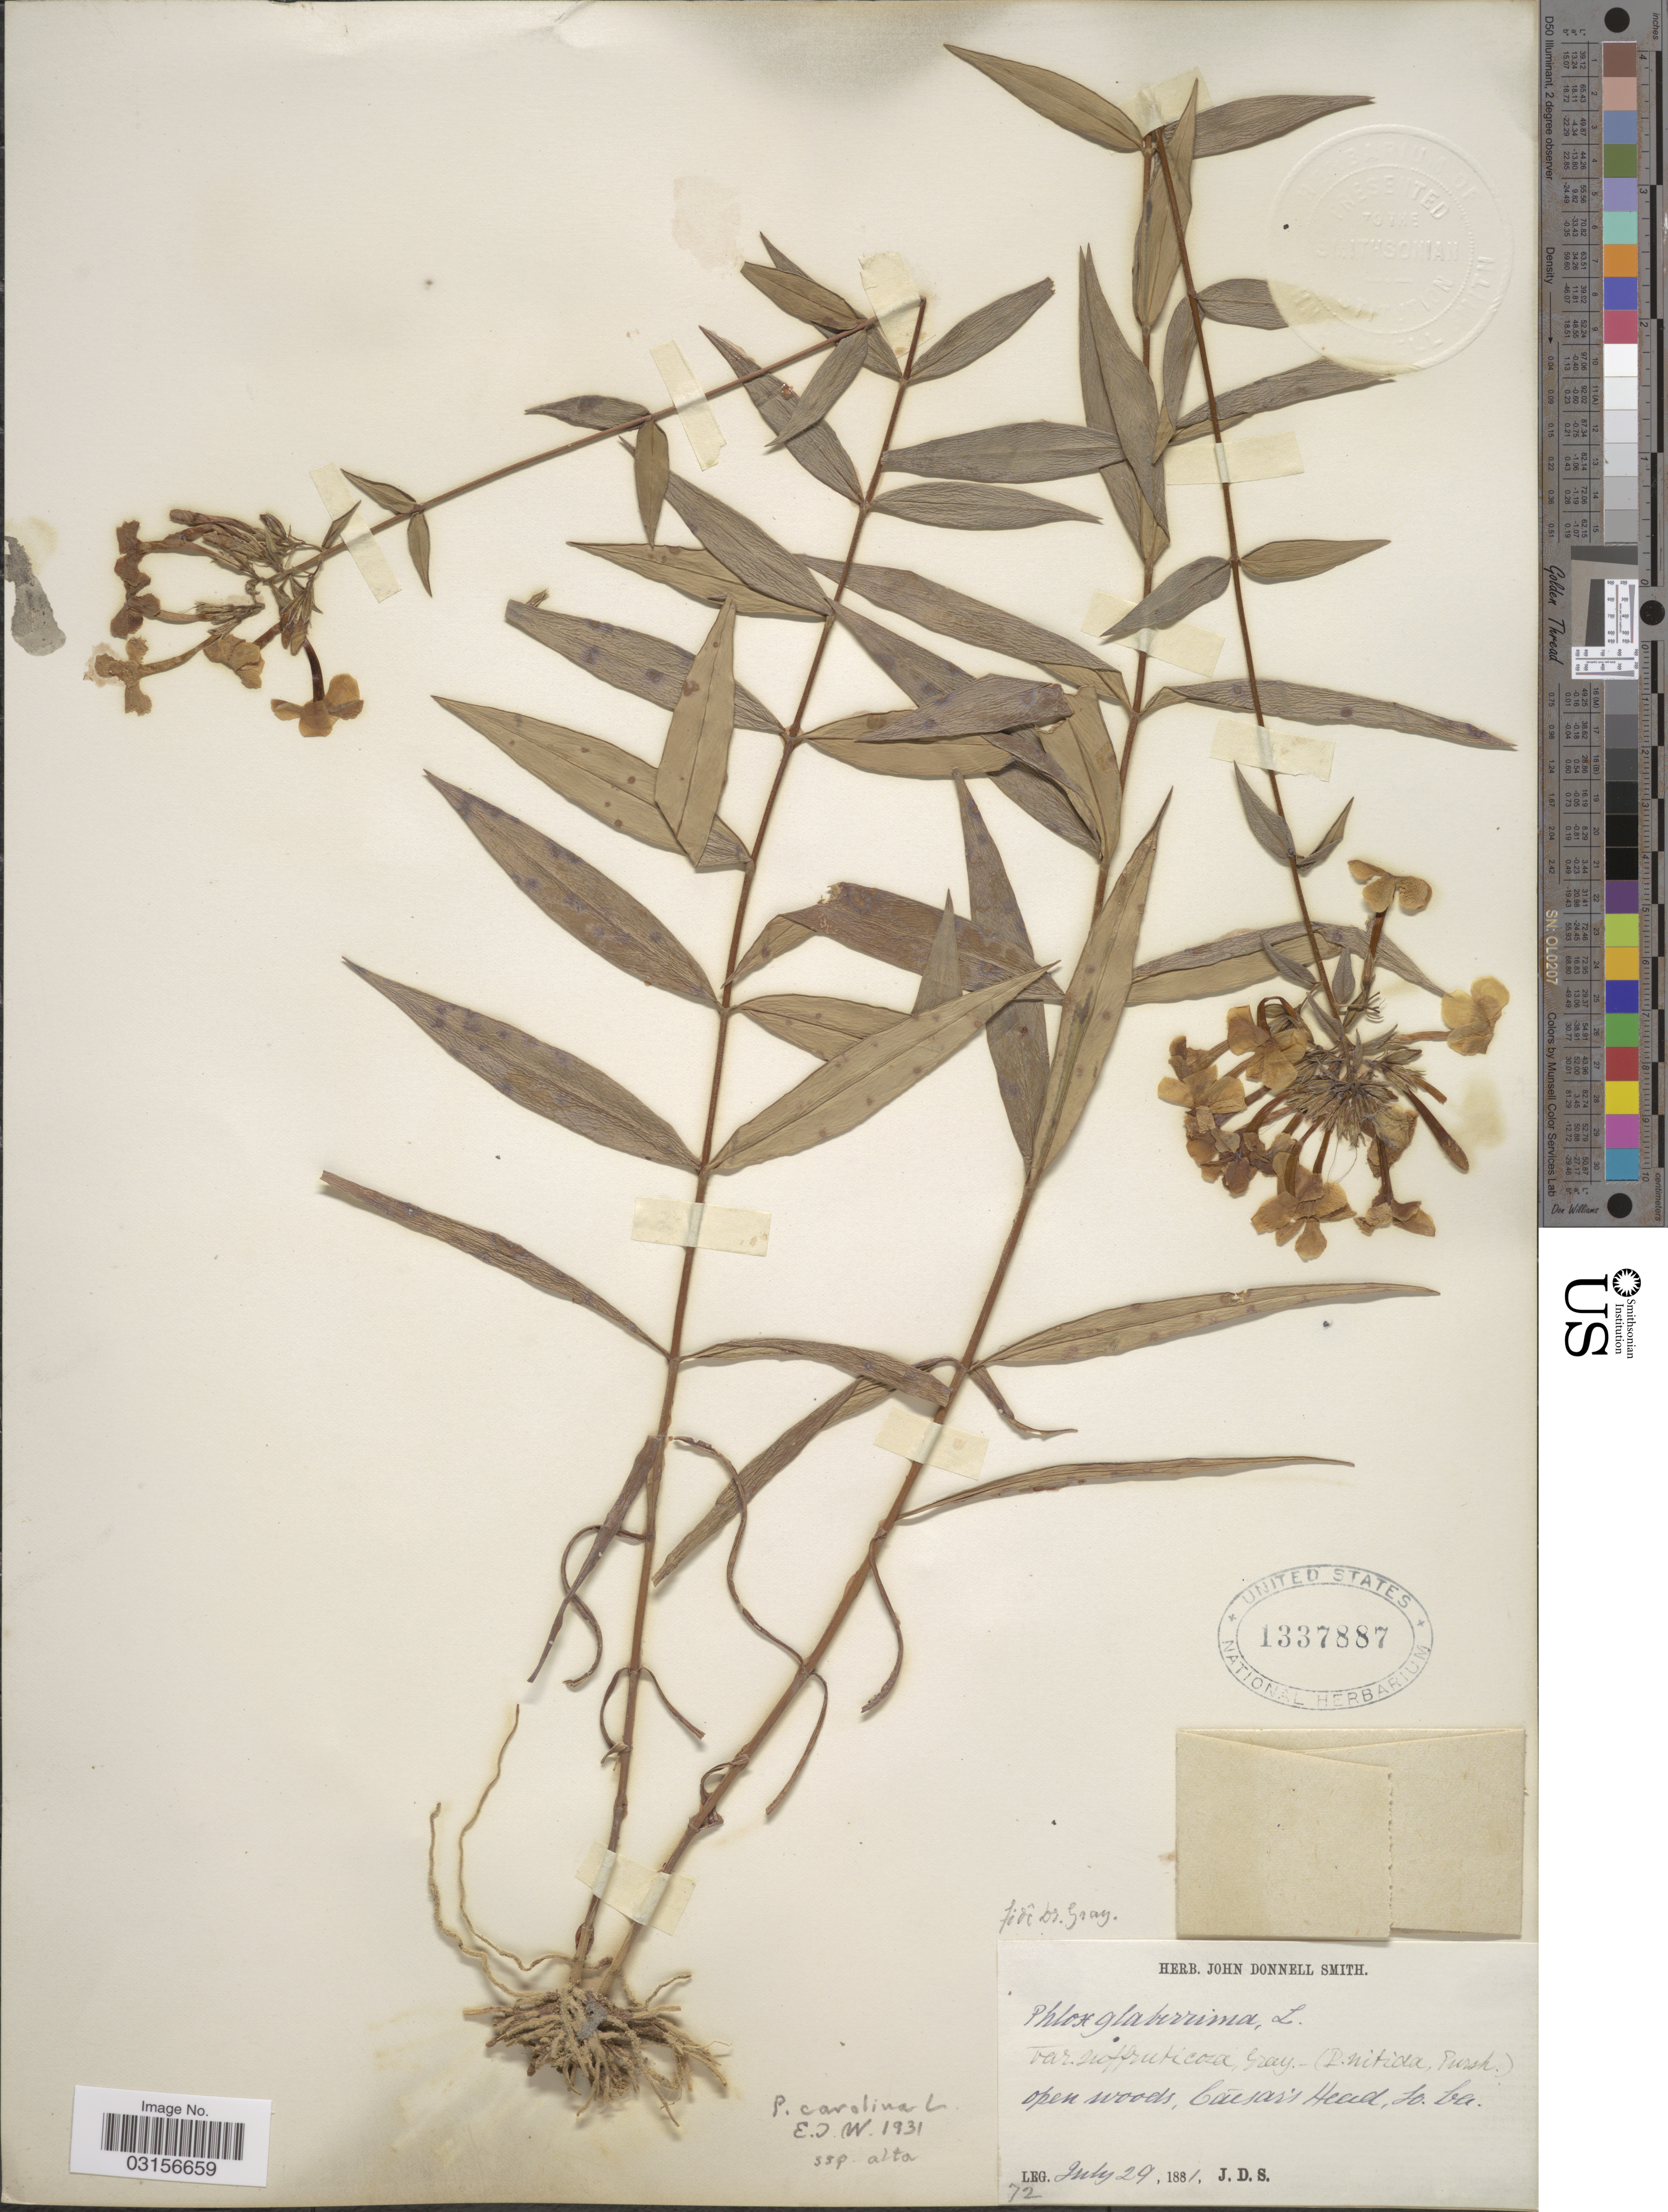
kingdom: Plantae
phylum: Tracheophyta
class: Magnoliopsida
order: Ericales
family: Polemoniaceae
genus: Phlox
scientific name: Phlox carolina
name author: L.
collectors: J. Donnell Smith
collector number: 72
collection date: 1881-07-29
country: United States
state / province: South Carolina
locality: Caesar's Head, So. Ca.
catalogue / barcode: US 1337887